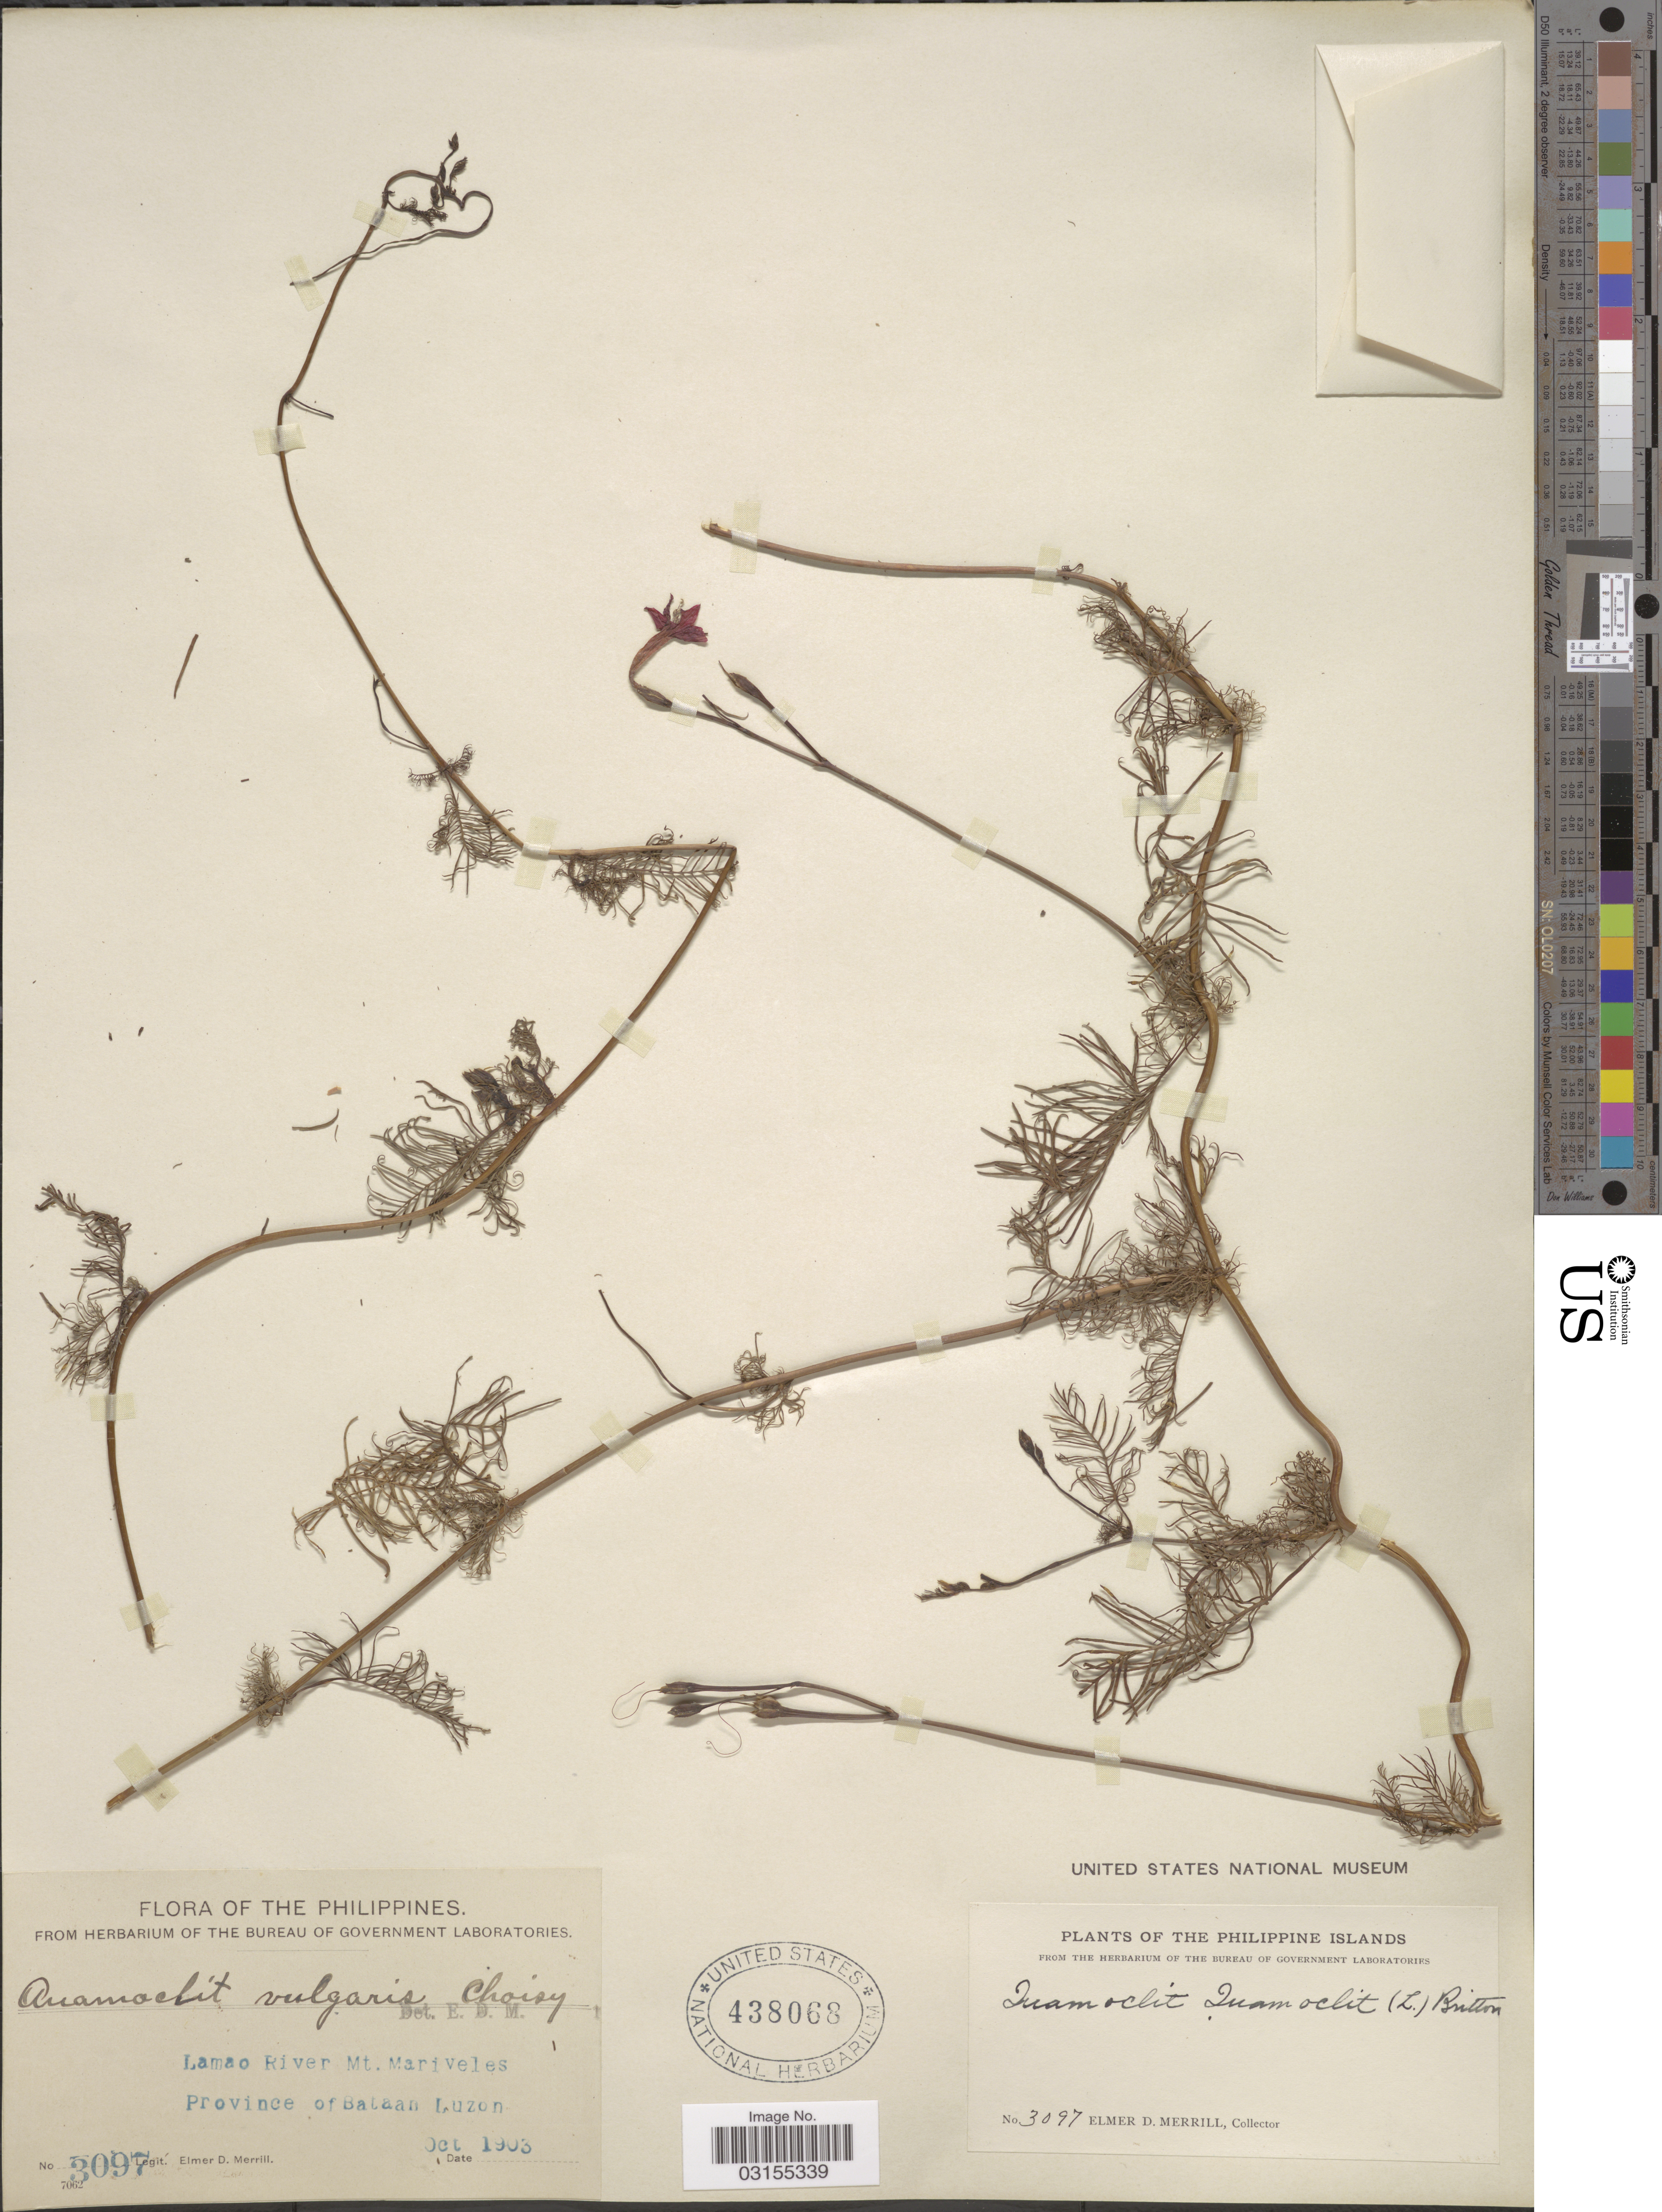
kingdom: Plantae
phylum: Tracheophyta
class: Magnoliopsida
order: Solanales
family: Convolvulaceae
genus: Ipomoea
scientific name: Ipomoea quamoclit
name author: L.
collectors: E. D. Merrill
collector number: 3097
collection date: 1903-10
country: Philippines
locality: Lamao River Mt. Mariveles. Province of Bataan Luzon. The Philippine Islands.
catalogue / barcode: US 438068